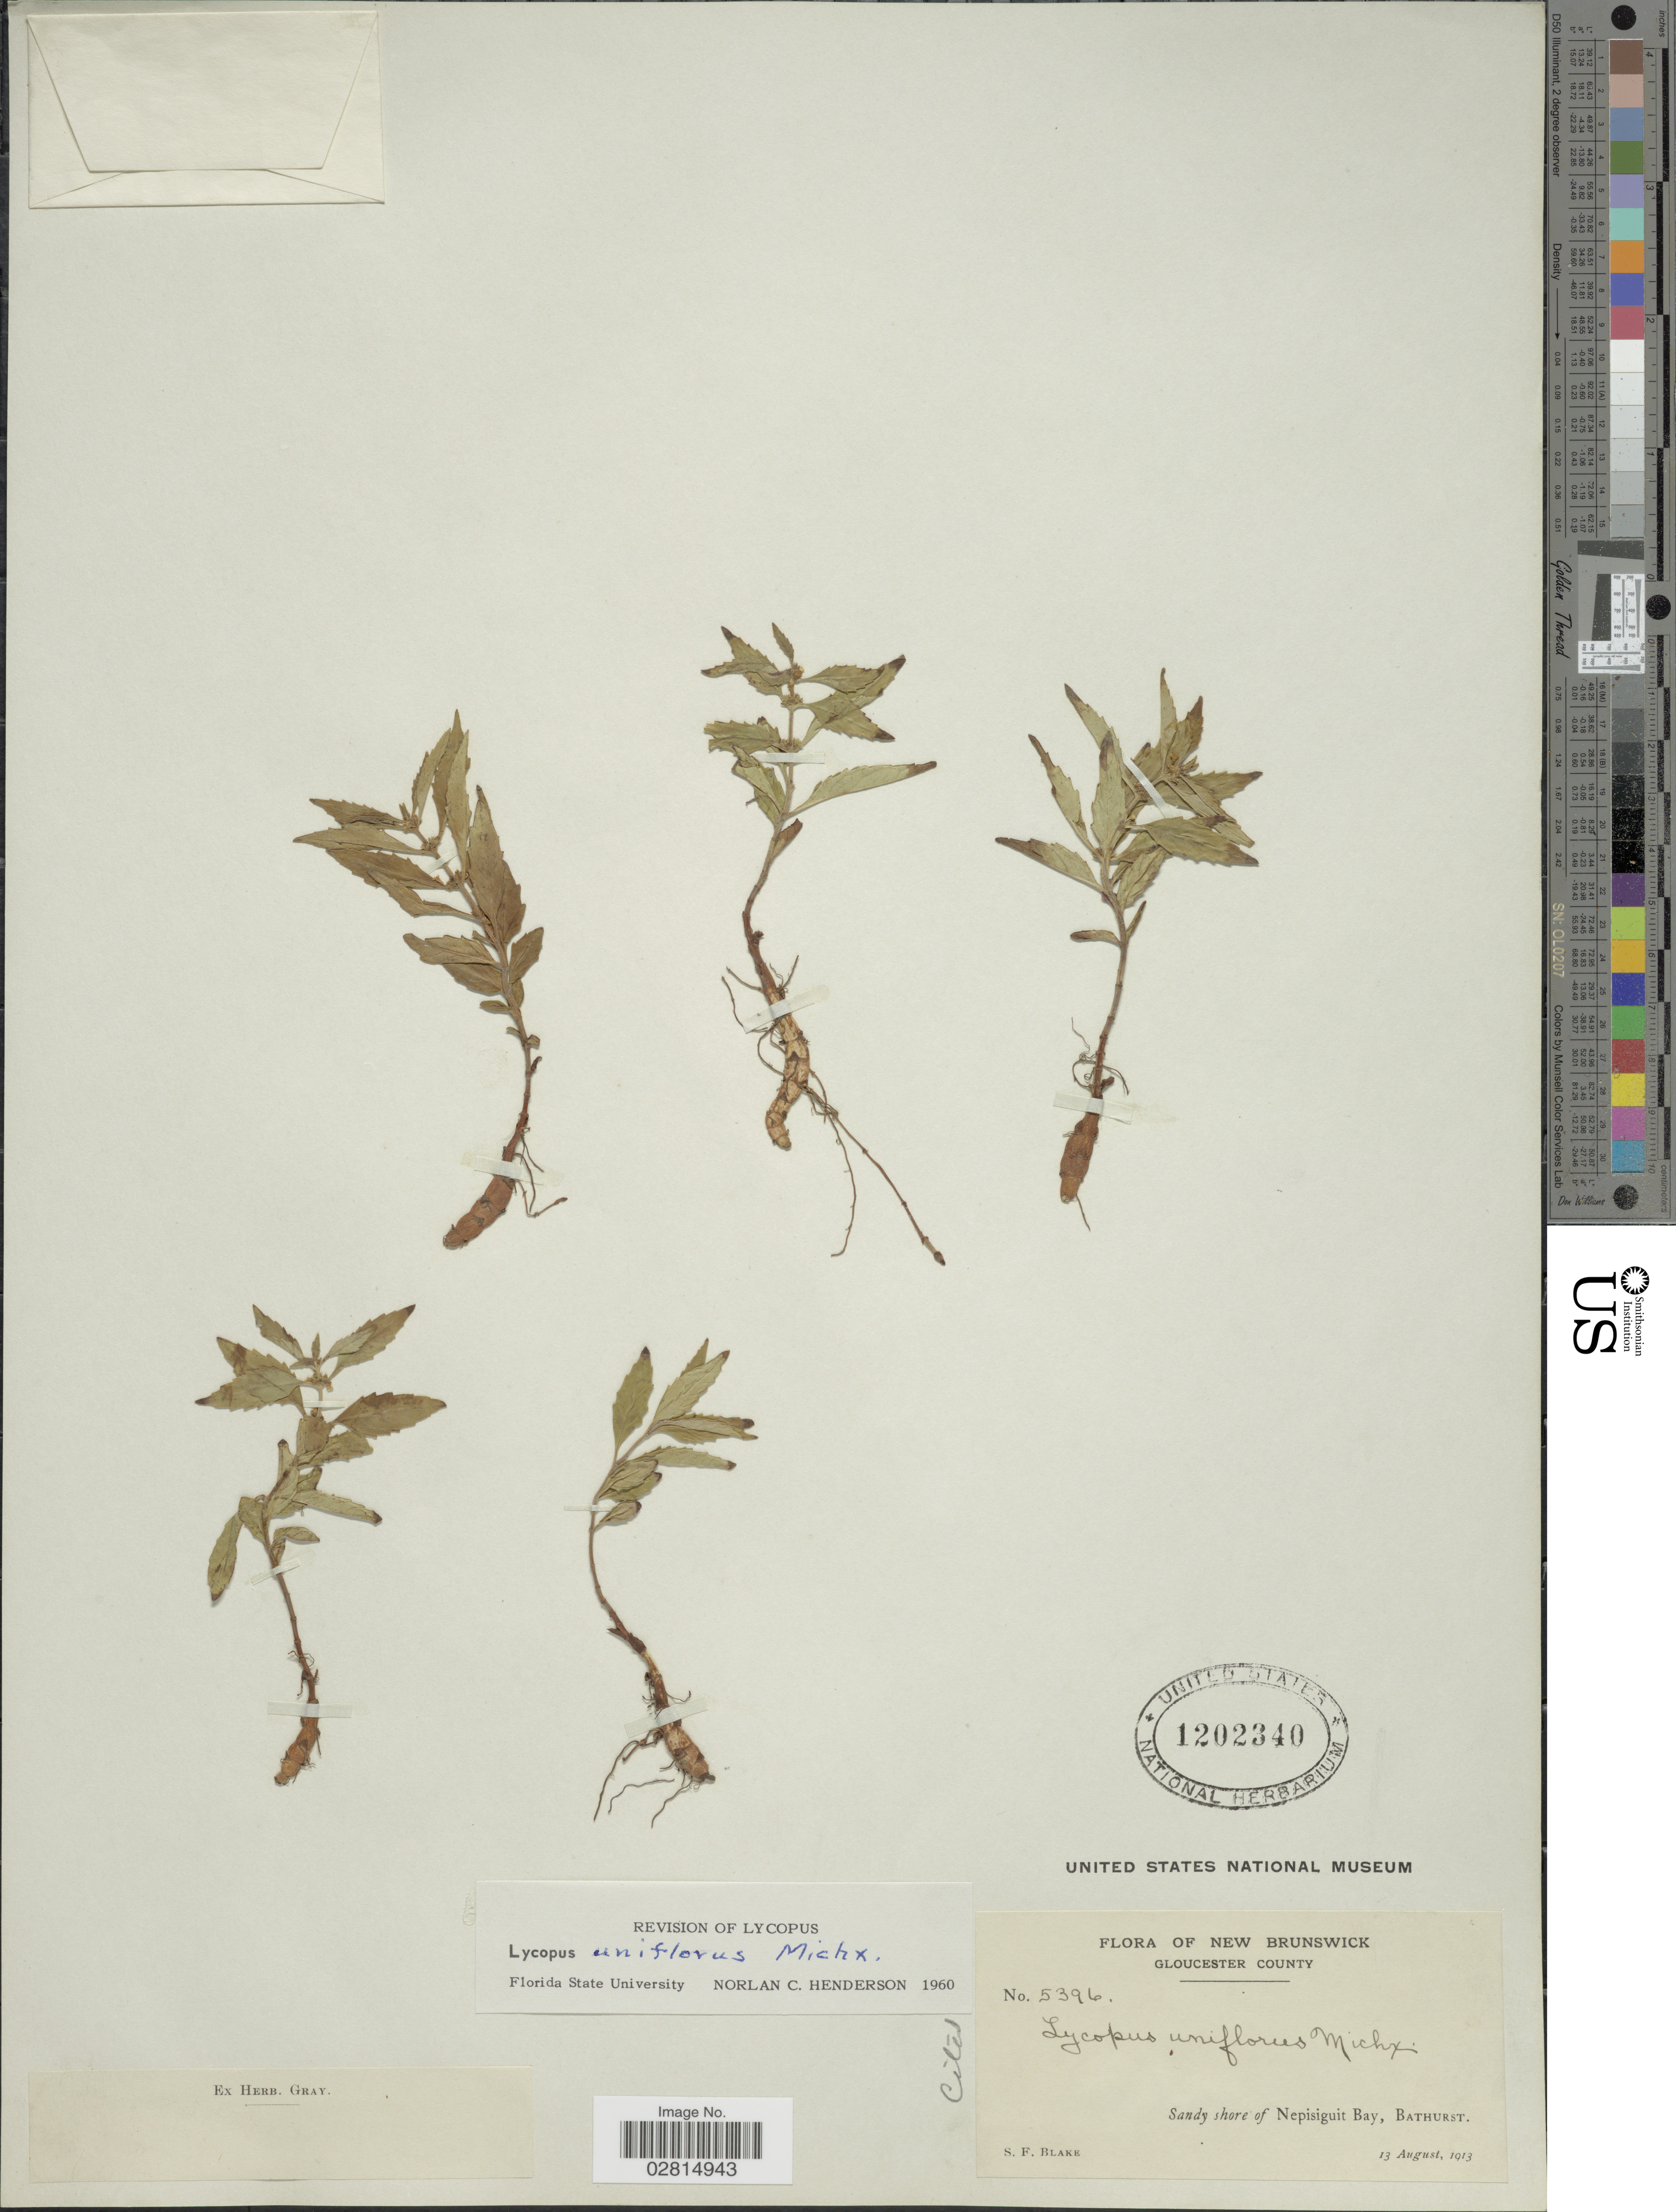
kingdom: Plantae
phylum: Tracheophyta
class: Magnoliopsida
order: Lamiales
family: Lamiaceae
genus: Lycopus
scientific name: Lycopus uniflorus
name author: Michx.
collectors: S. Blake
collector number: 5396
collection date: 1913-08-13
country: Canada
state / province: New Brunswick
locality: Gloucester County, Sandy shore of Nepisiguit Bay, Bathurst.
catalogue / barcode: US 1202340